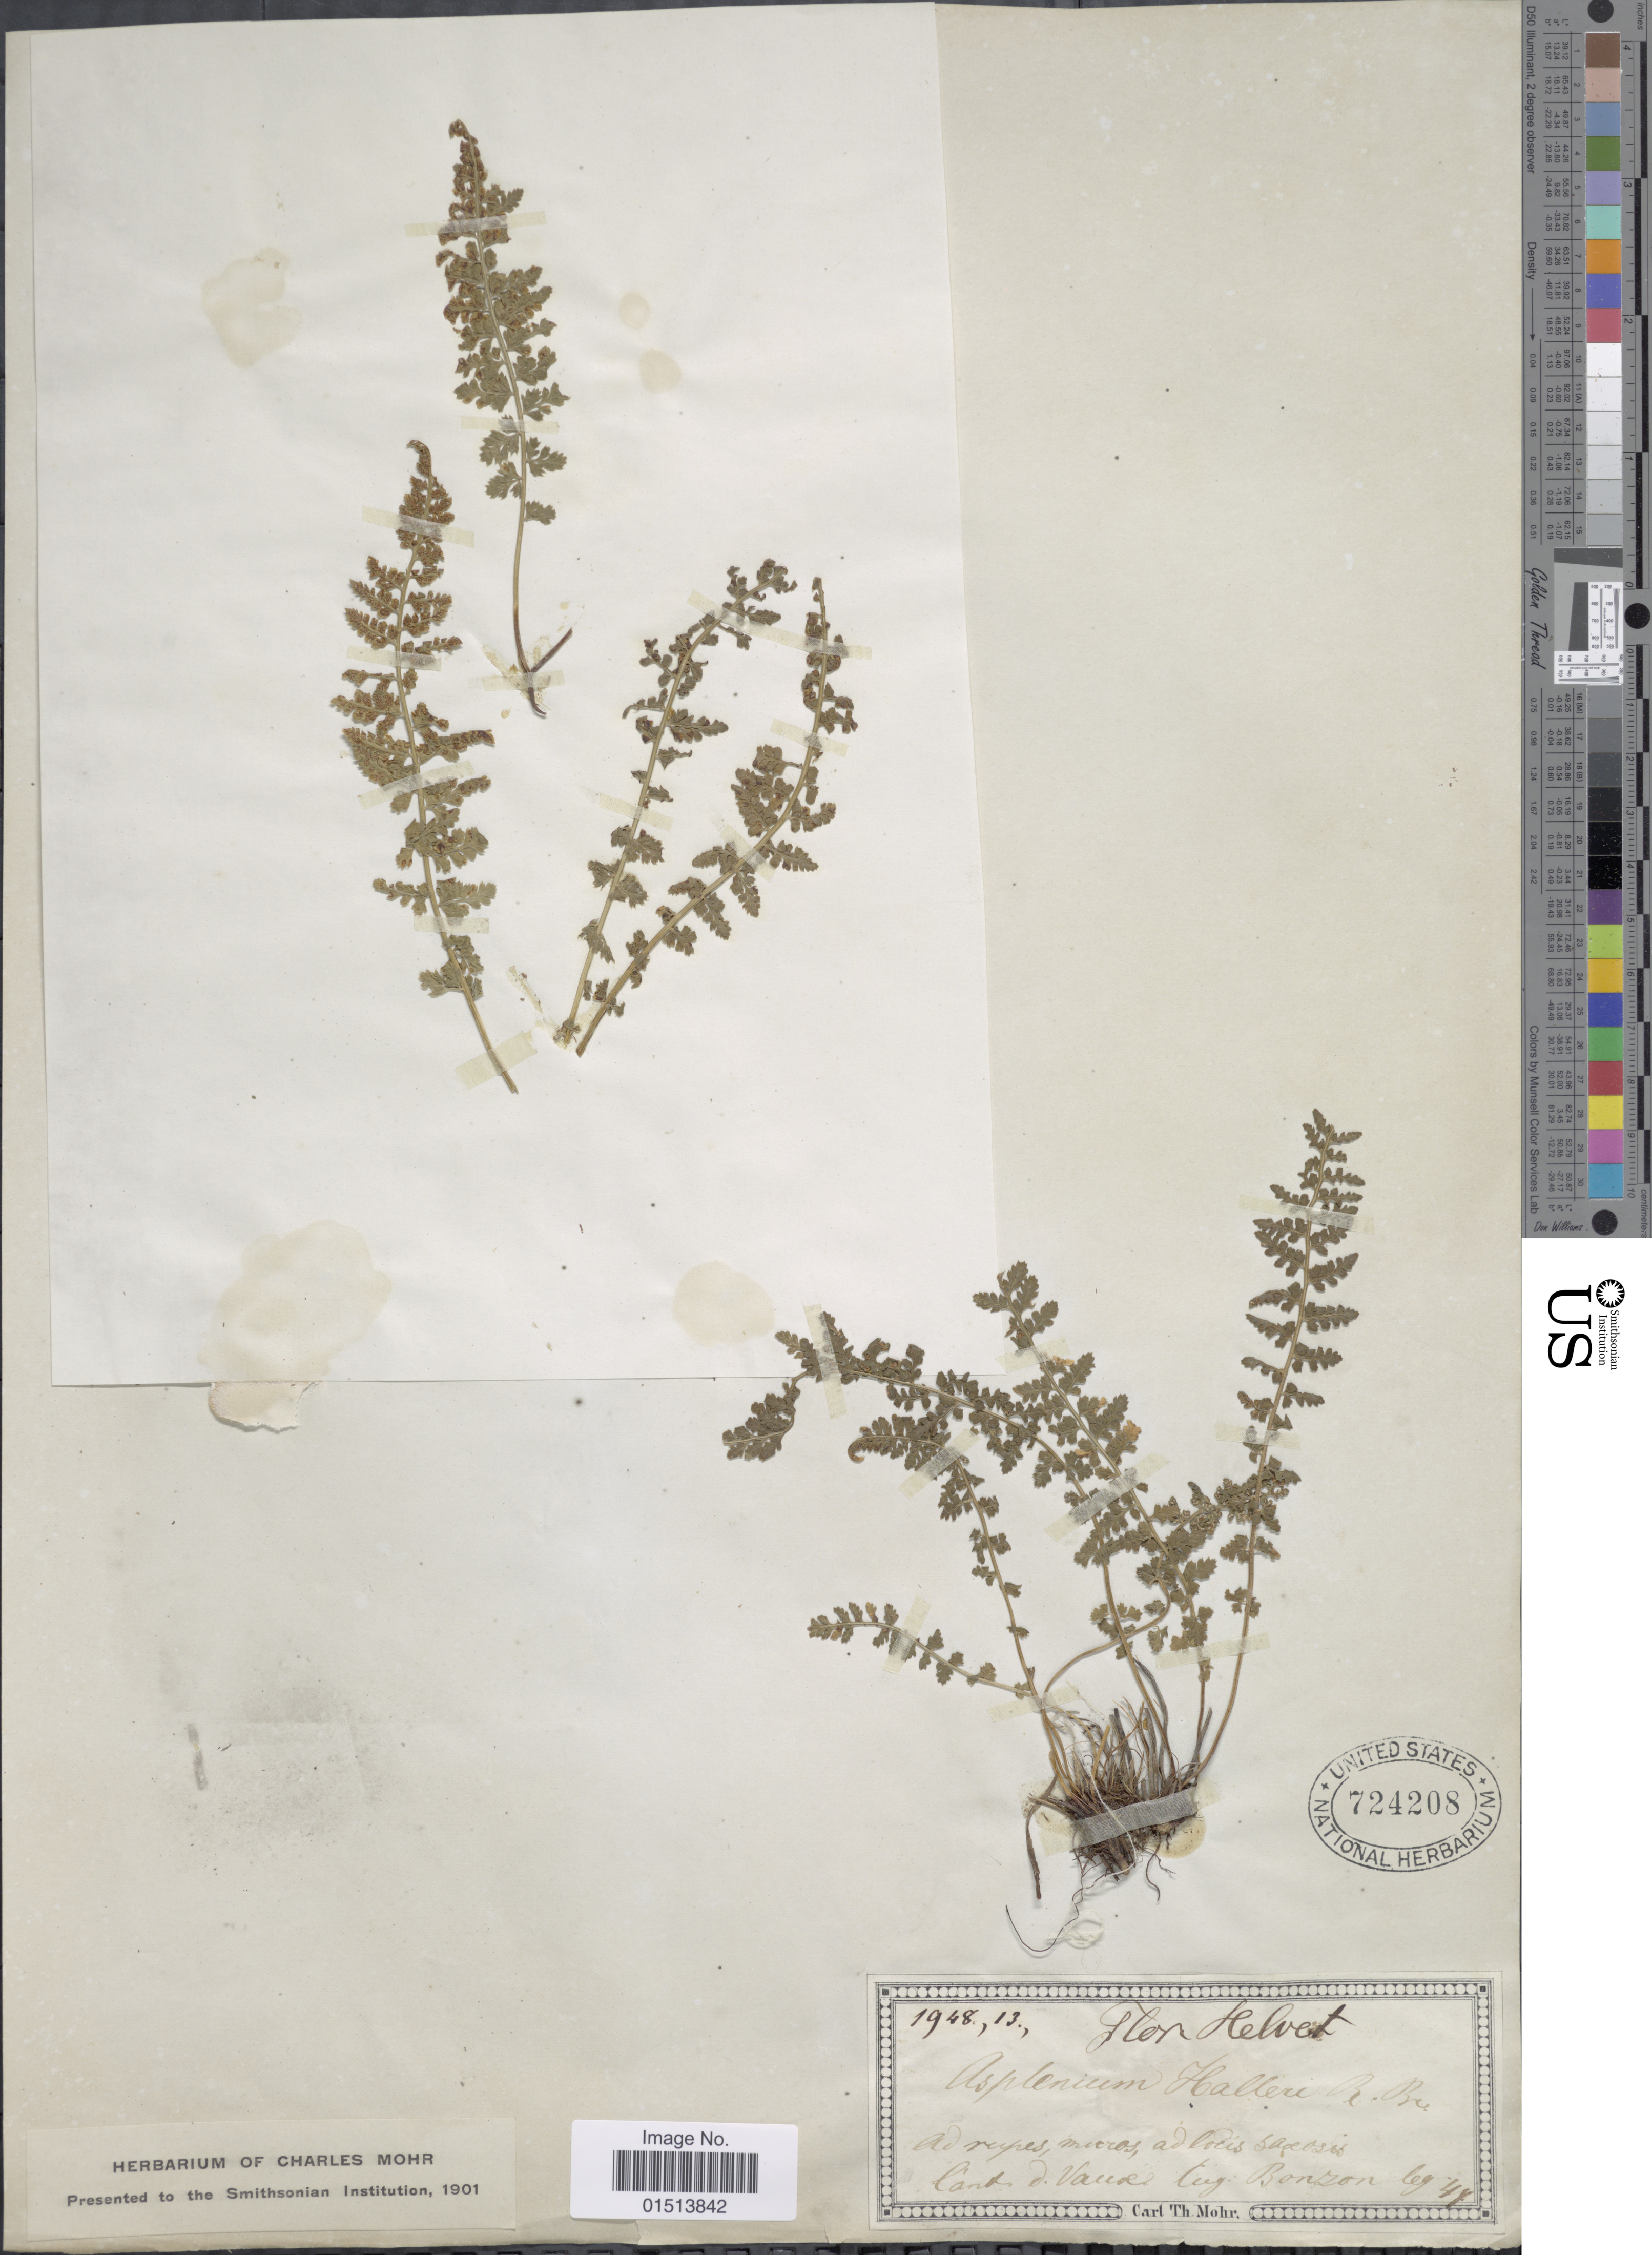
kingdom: Plantae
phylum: Tracheophyta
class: Polypodiopsida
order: Polypodiales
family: Aspleniaceae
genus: Asplenium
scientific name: Asplenium fontanum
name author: (L.) Bernh.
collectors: Bonzon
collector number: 41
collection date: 1948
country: Switzerland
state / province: Vaud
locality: Ad rupes, ad locis sapeosis land, d. Vaud.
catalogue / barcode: US 724208